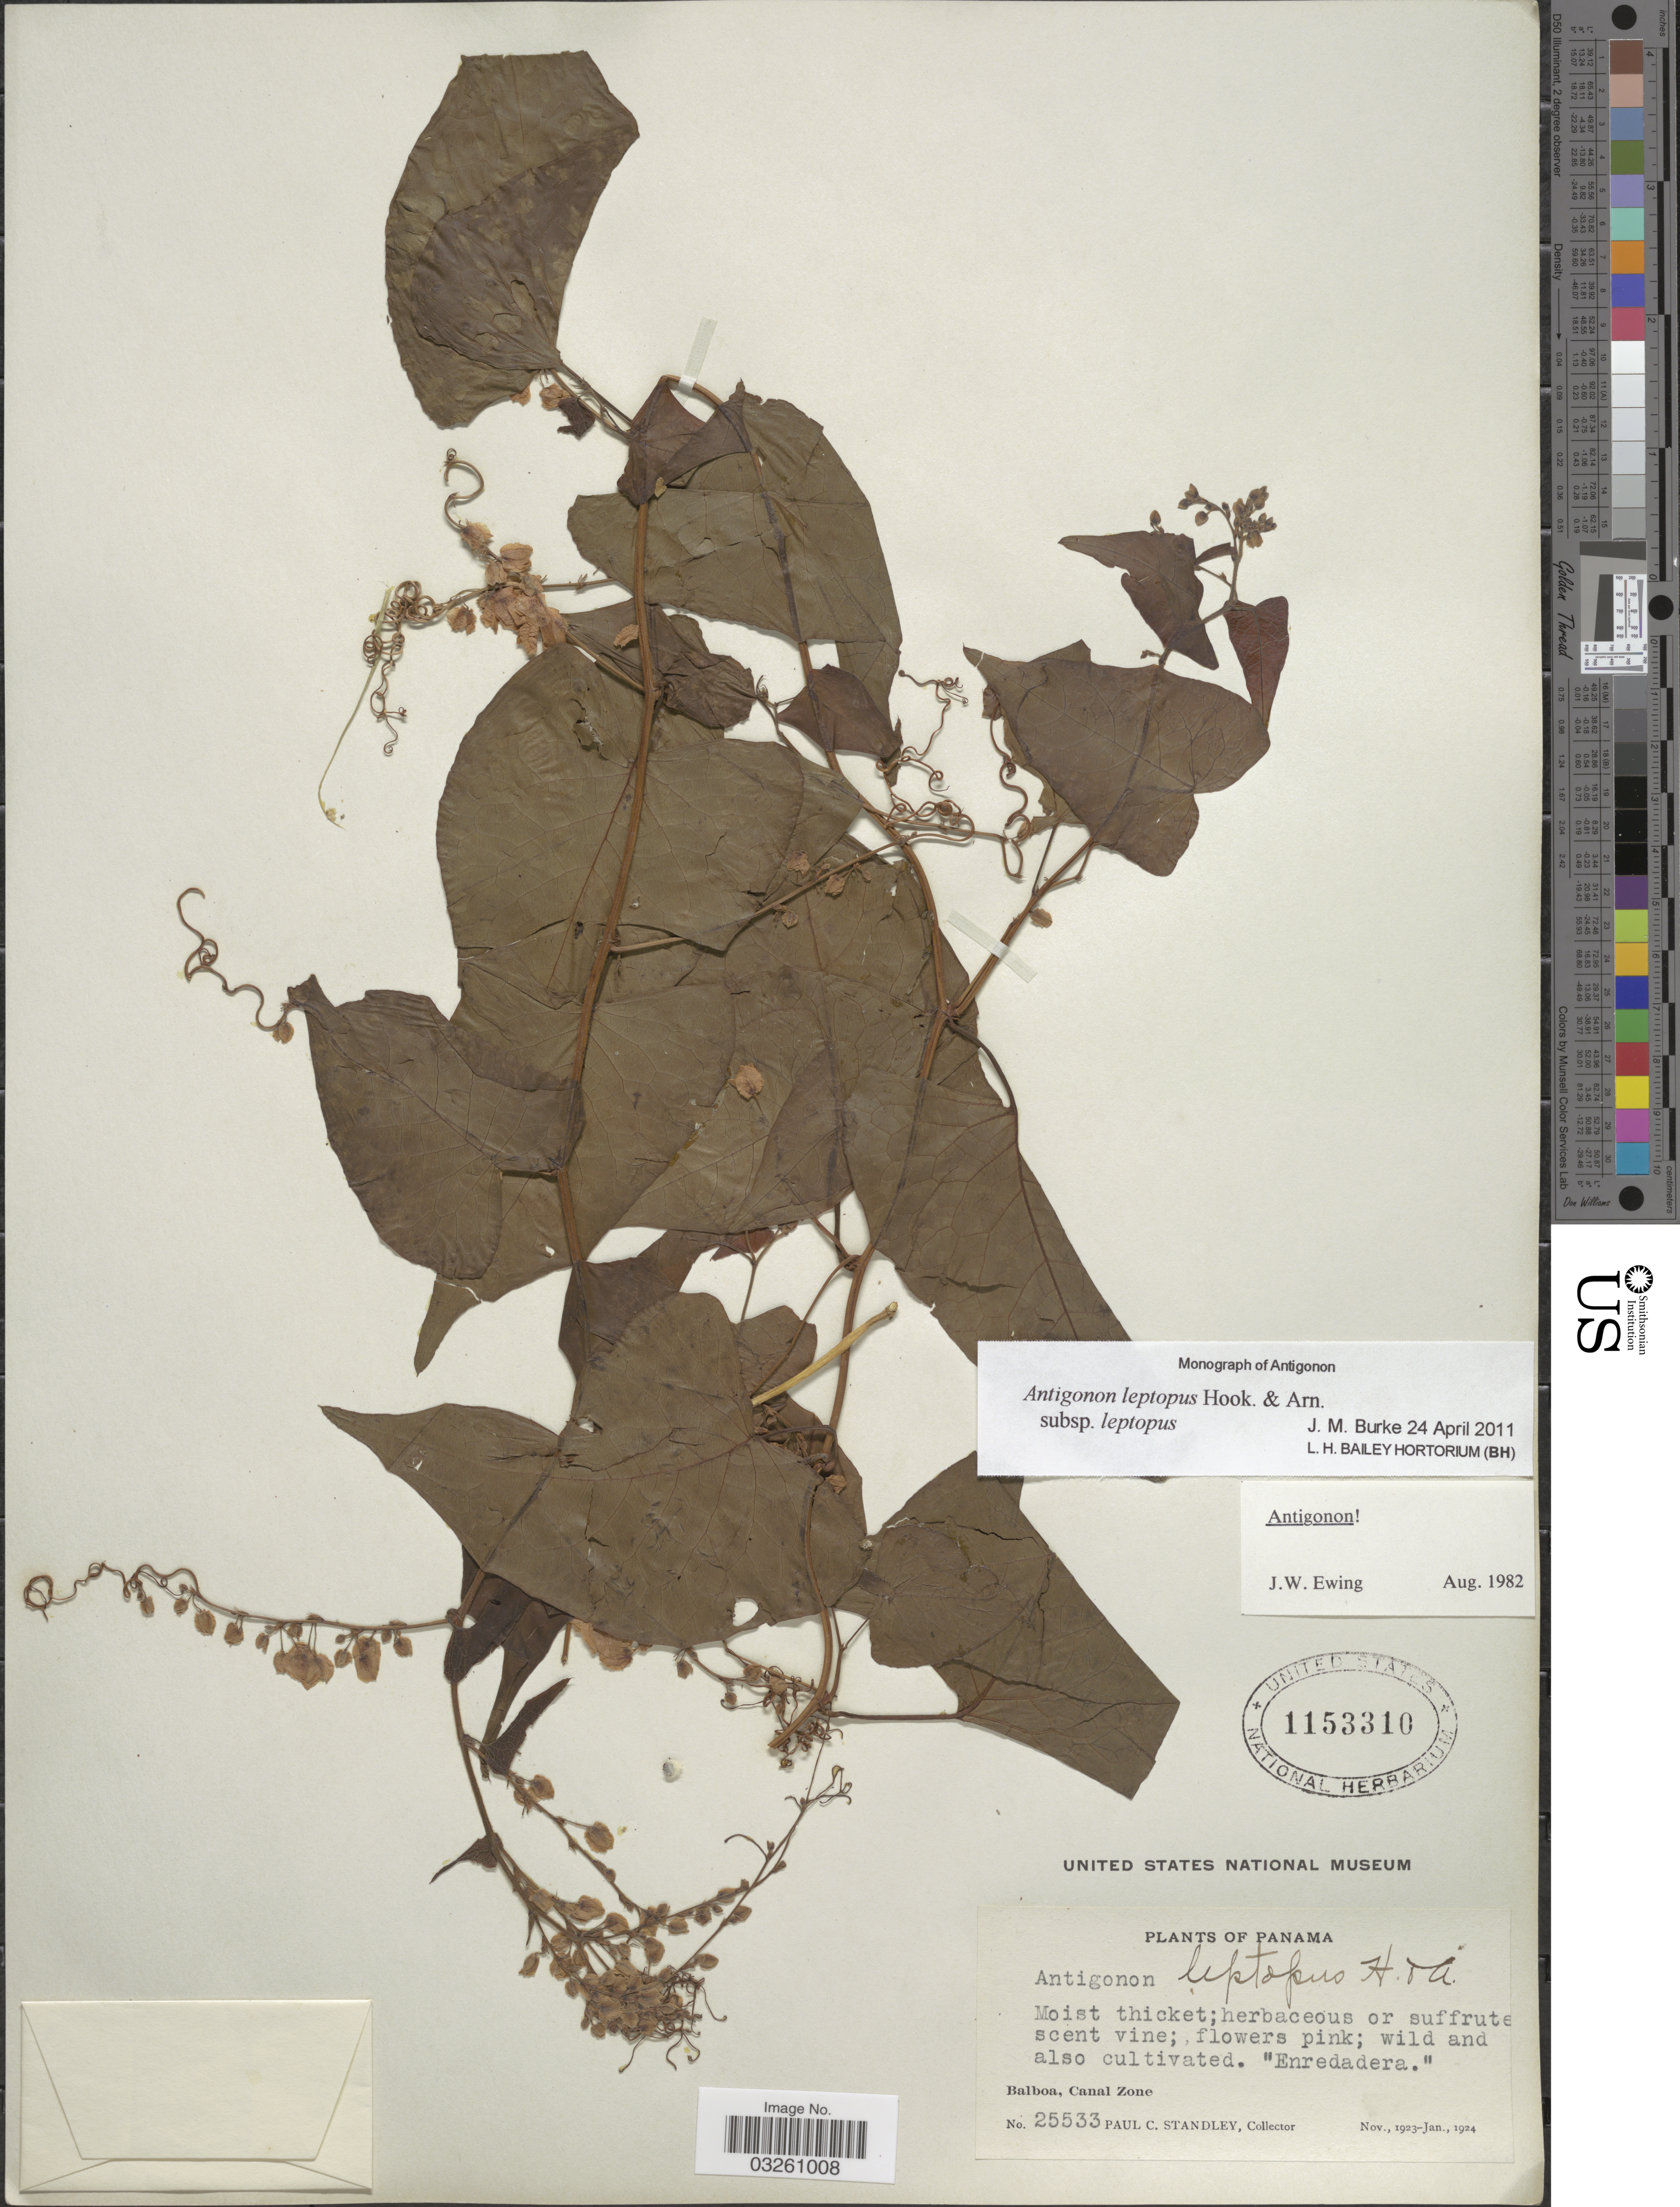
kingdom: Plantae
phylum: Tracheophyta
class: Magnoliopsida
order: Caryophyllales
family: Polygonaceae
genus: Antigonon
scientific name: Antigonon leptopus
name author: Hook. & Arn.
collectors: P. C. Standley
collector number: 25533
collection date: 1923-11/1924-01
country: Panama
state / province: Colón / Panamá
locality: Balboa, Canal Zone.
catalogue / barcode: US 1153310